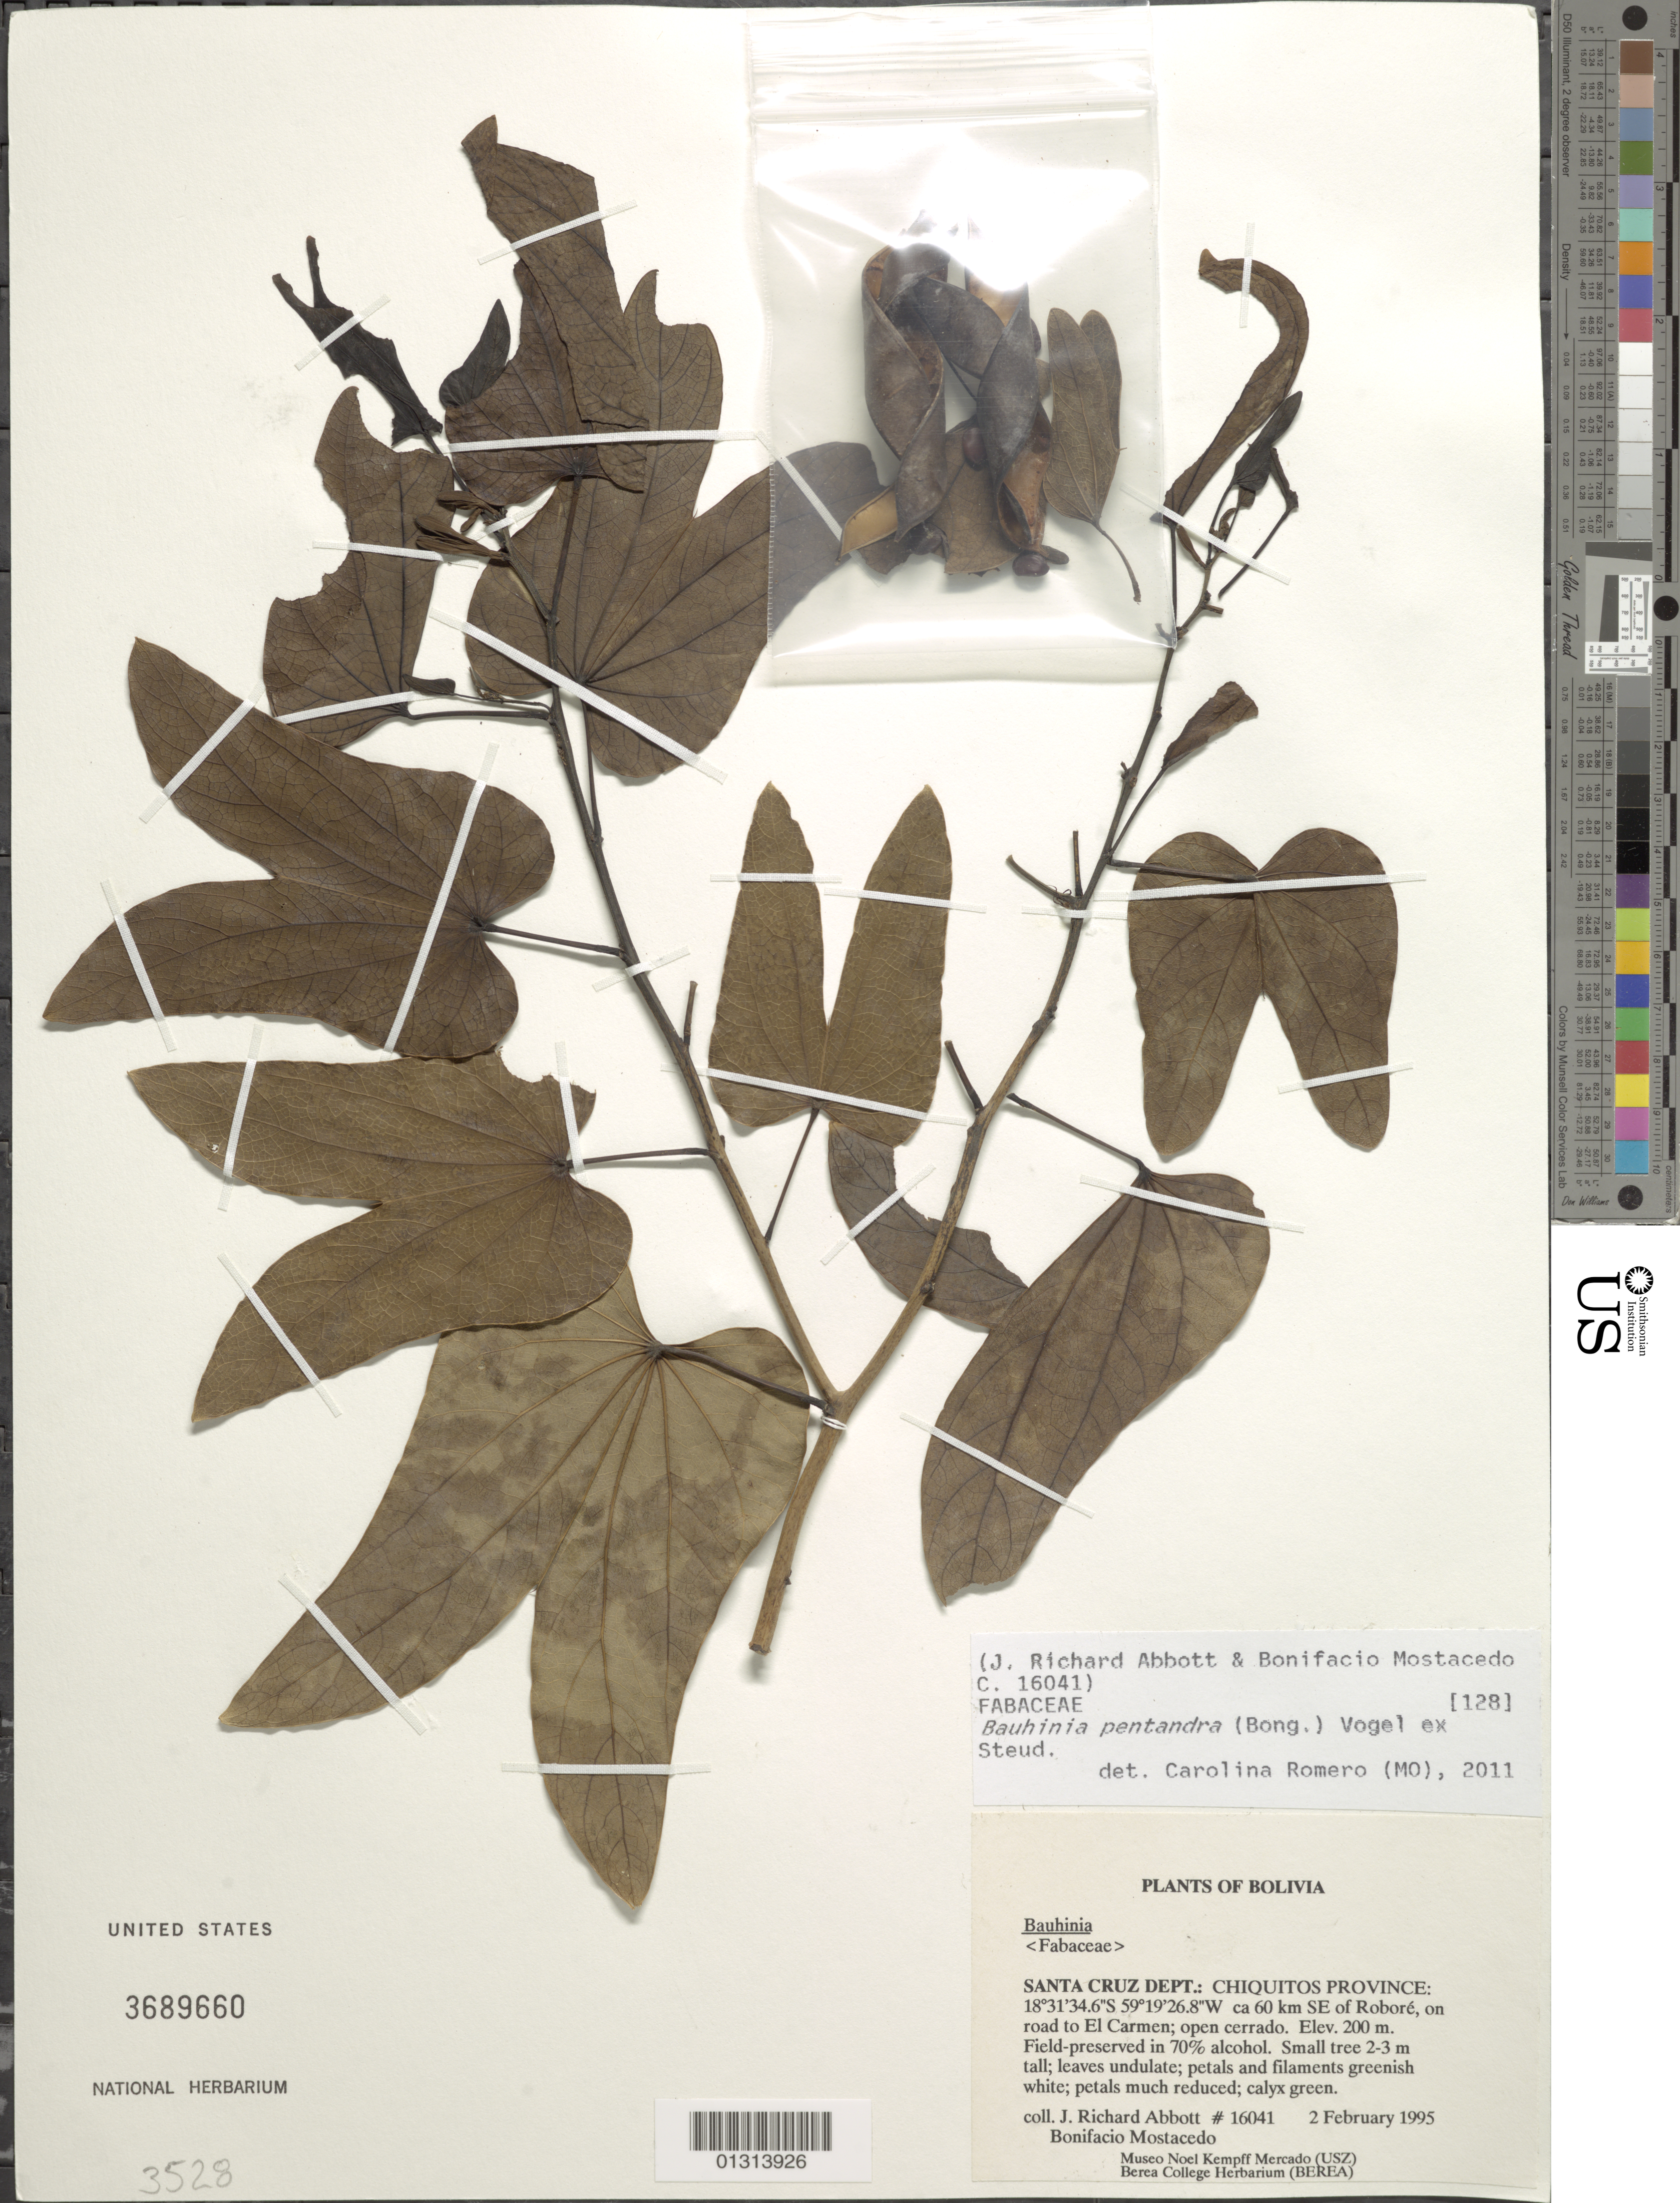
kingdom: Plantae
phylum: Tracheophyta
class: Magnoliopsida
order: Fabales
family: Fabaceae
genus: Bauhinia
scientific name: Bauhinia pentandra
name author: (Bong.) Vogel ex Steud.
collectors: J. R. Abbott & B. Mostacedo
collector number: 16041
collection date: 1995-02-02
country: Bolivia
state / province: Santa Cruz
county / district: Chiquitos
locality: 60 km SE of Robore, on road to El Carmen.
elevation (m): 200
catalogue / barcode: US 3689660